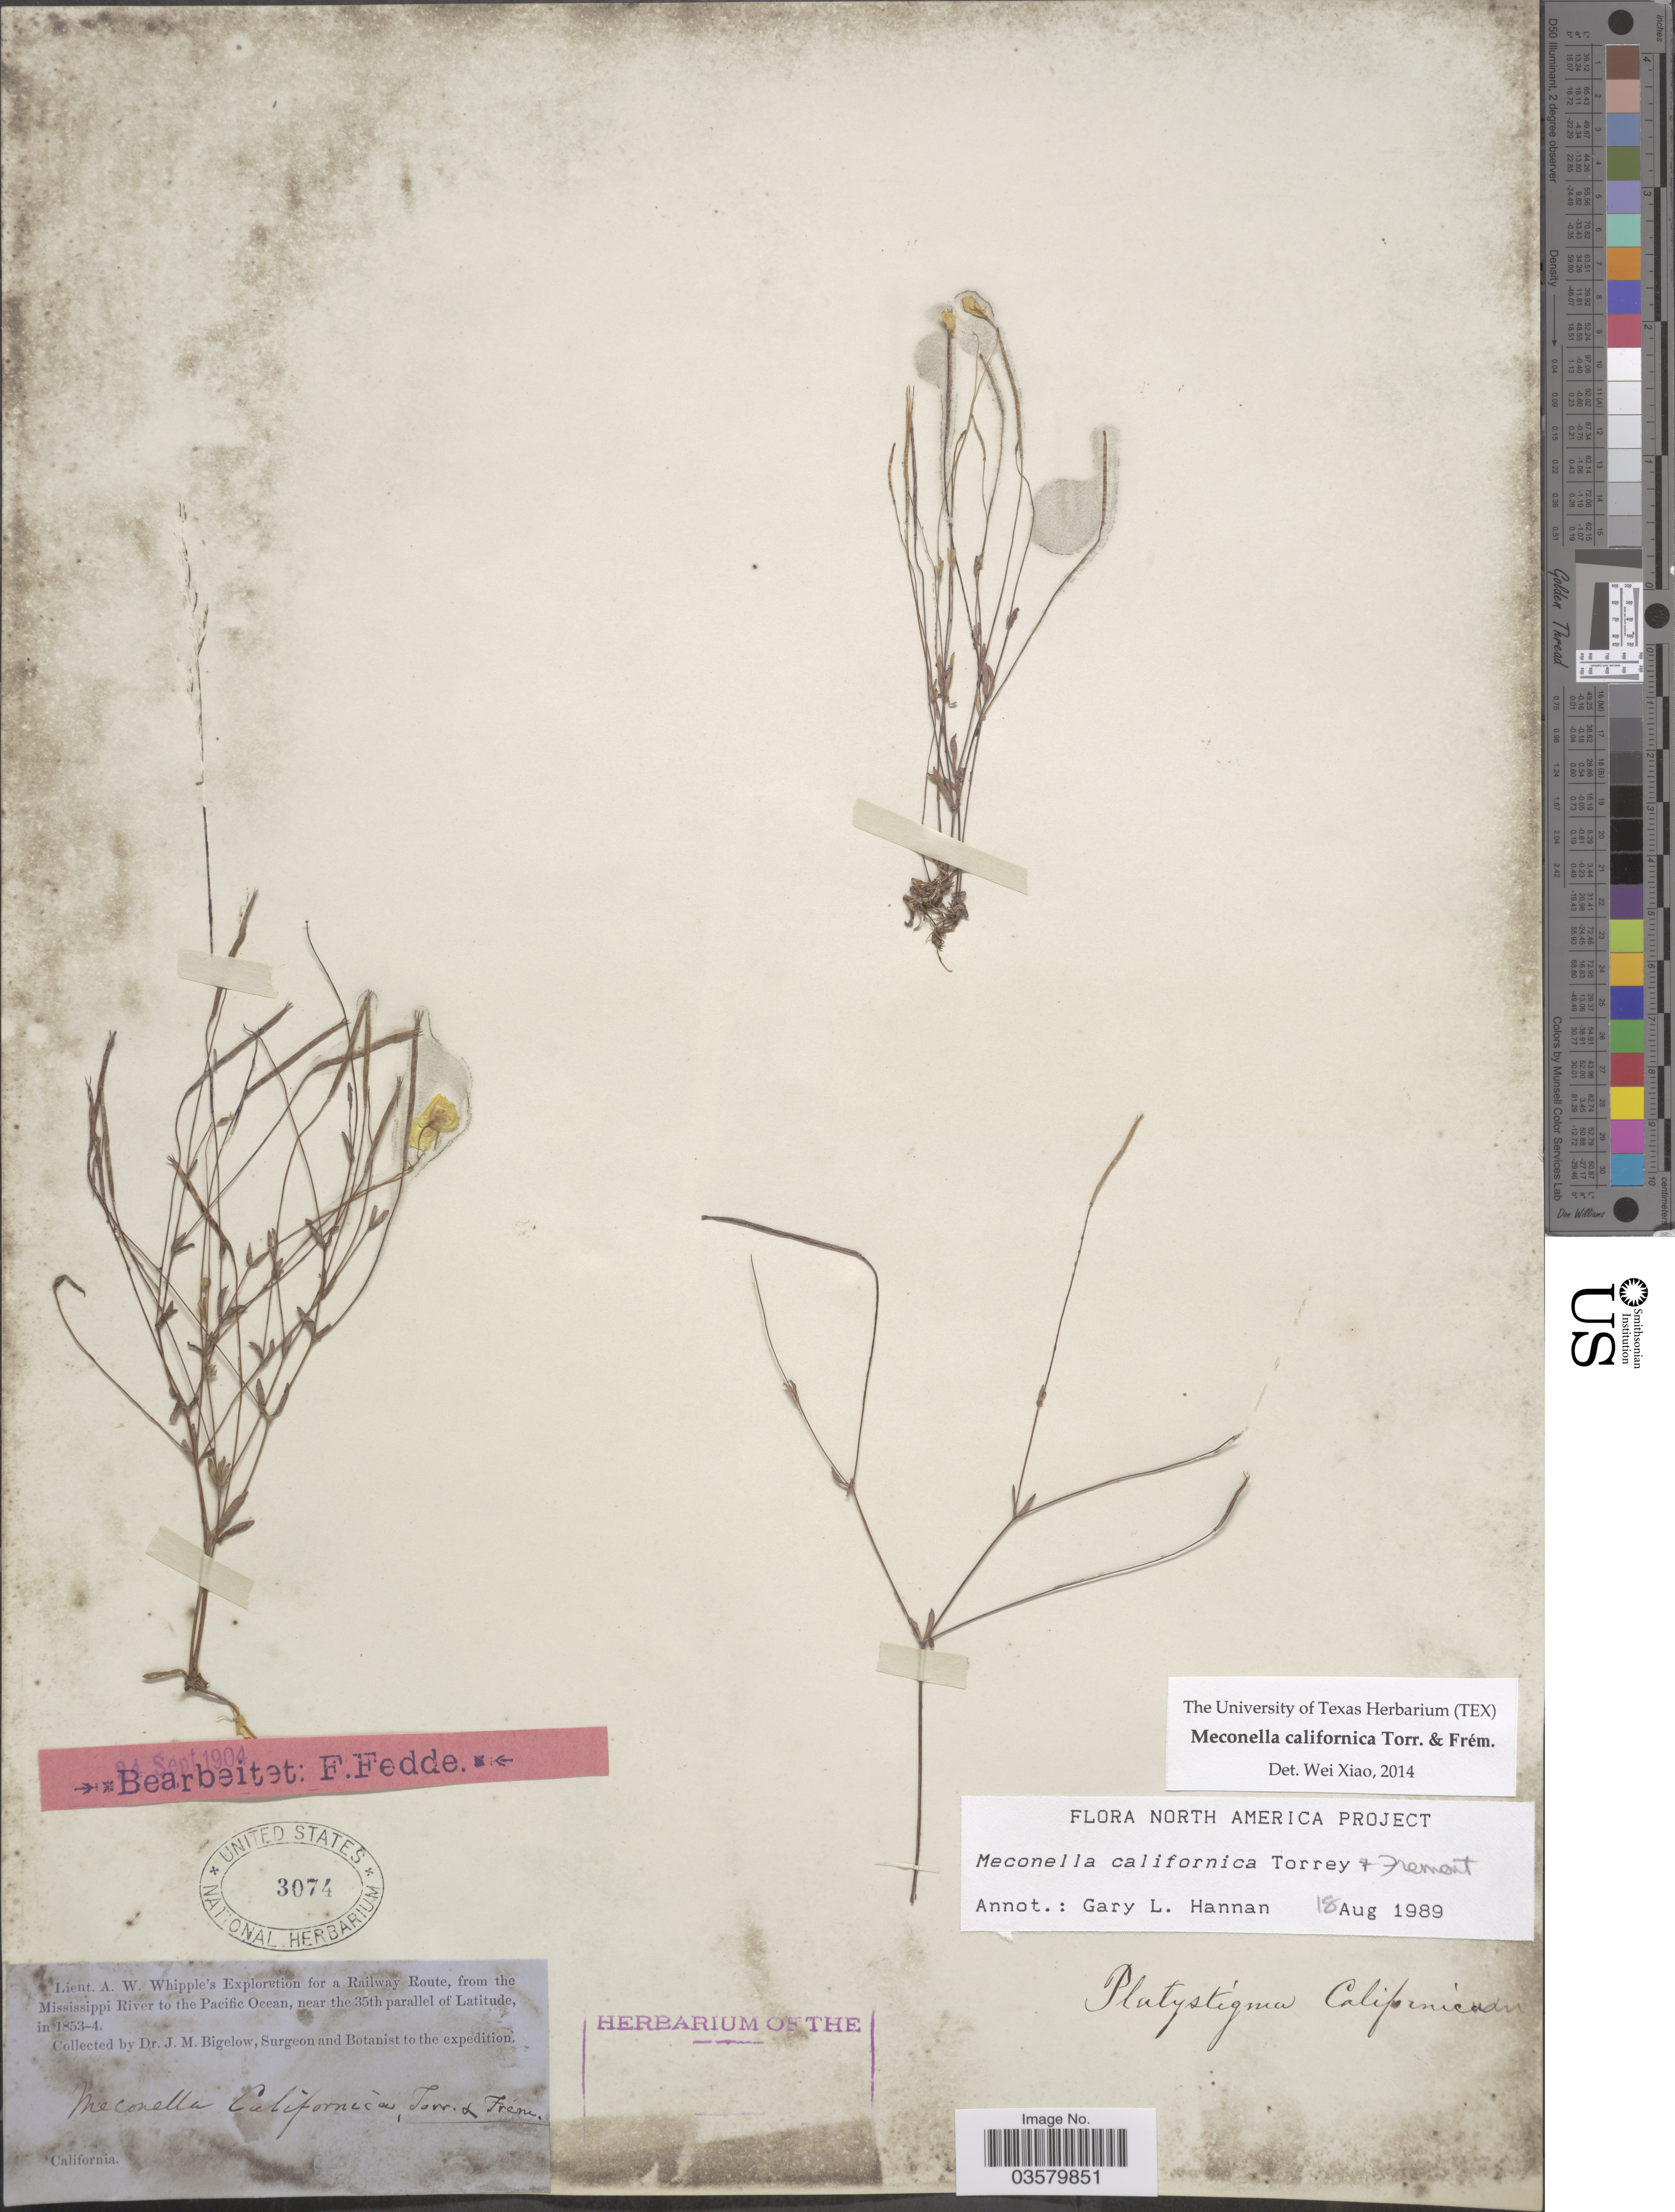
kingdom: Plantae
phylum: Tracheophyta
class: Magnoliopsida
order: Ranunculales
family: Papaveraceae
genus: Meconella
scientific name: Meconella californica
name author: Torr. & Frém.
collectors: A. Whipple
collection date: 1853/1854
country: United States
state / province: California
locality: A Railway Route, from the Mississippi River to the Pacific Ocean, near the 35th parallel of Latitude.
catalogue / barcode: US 3074